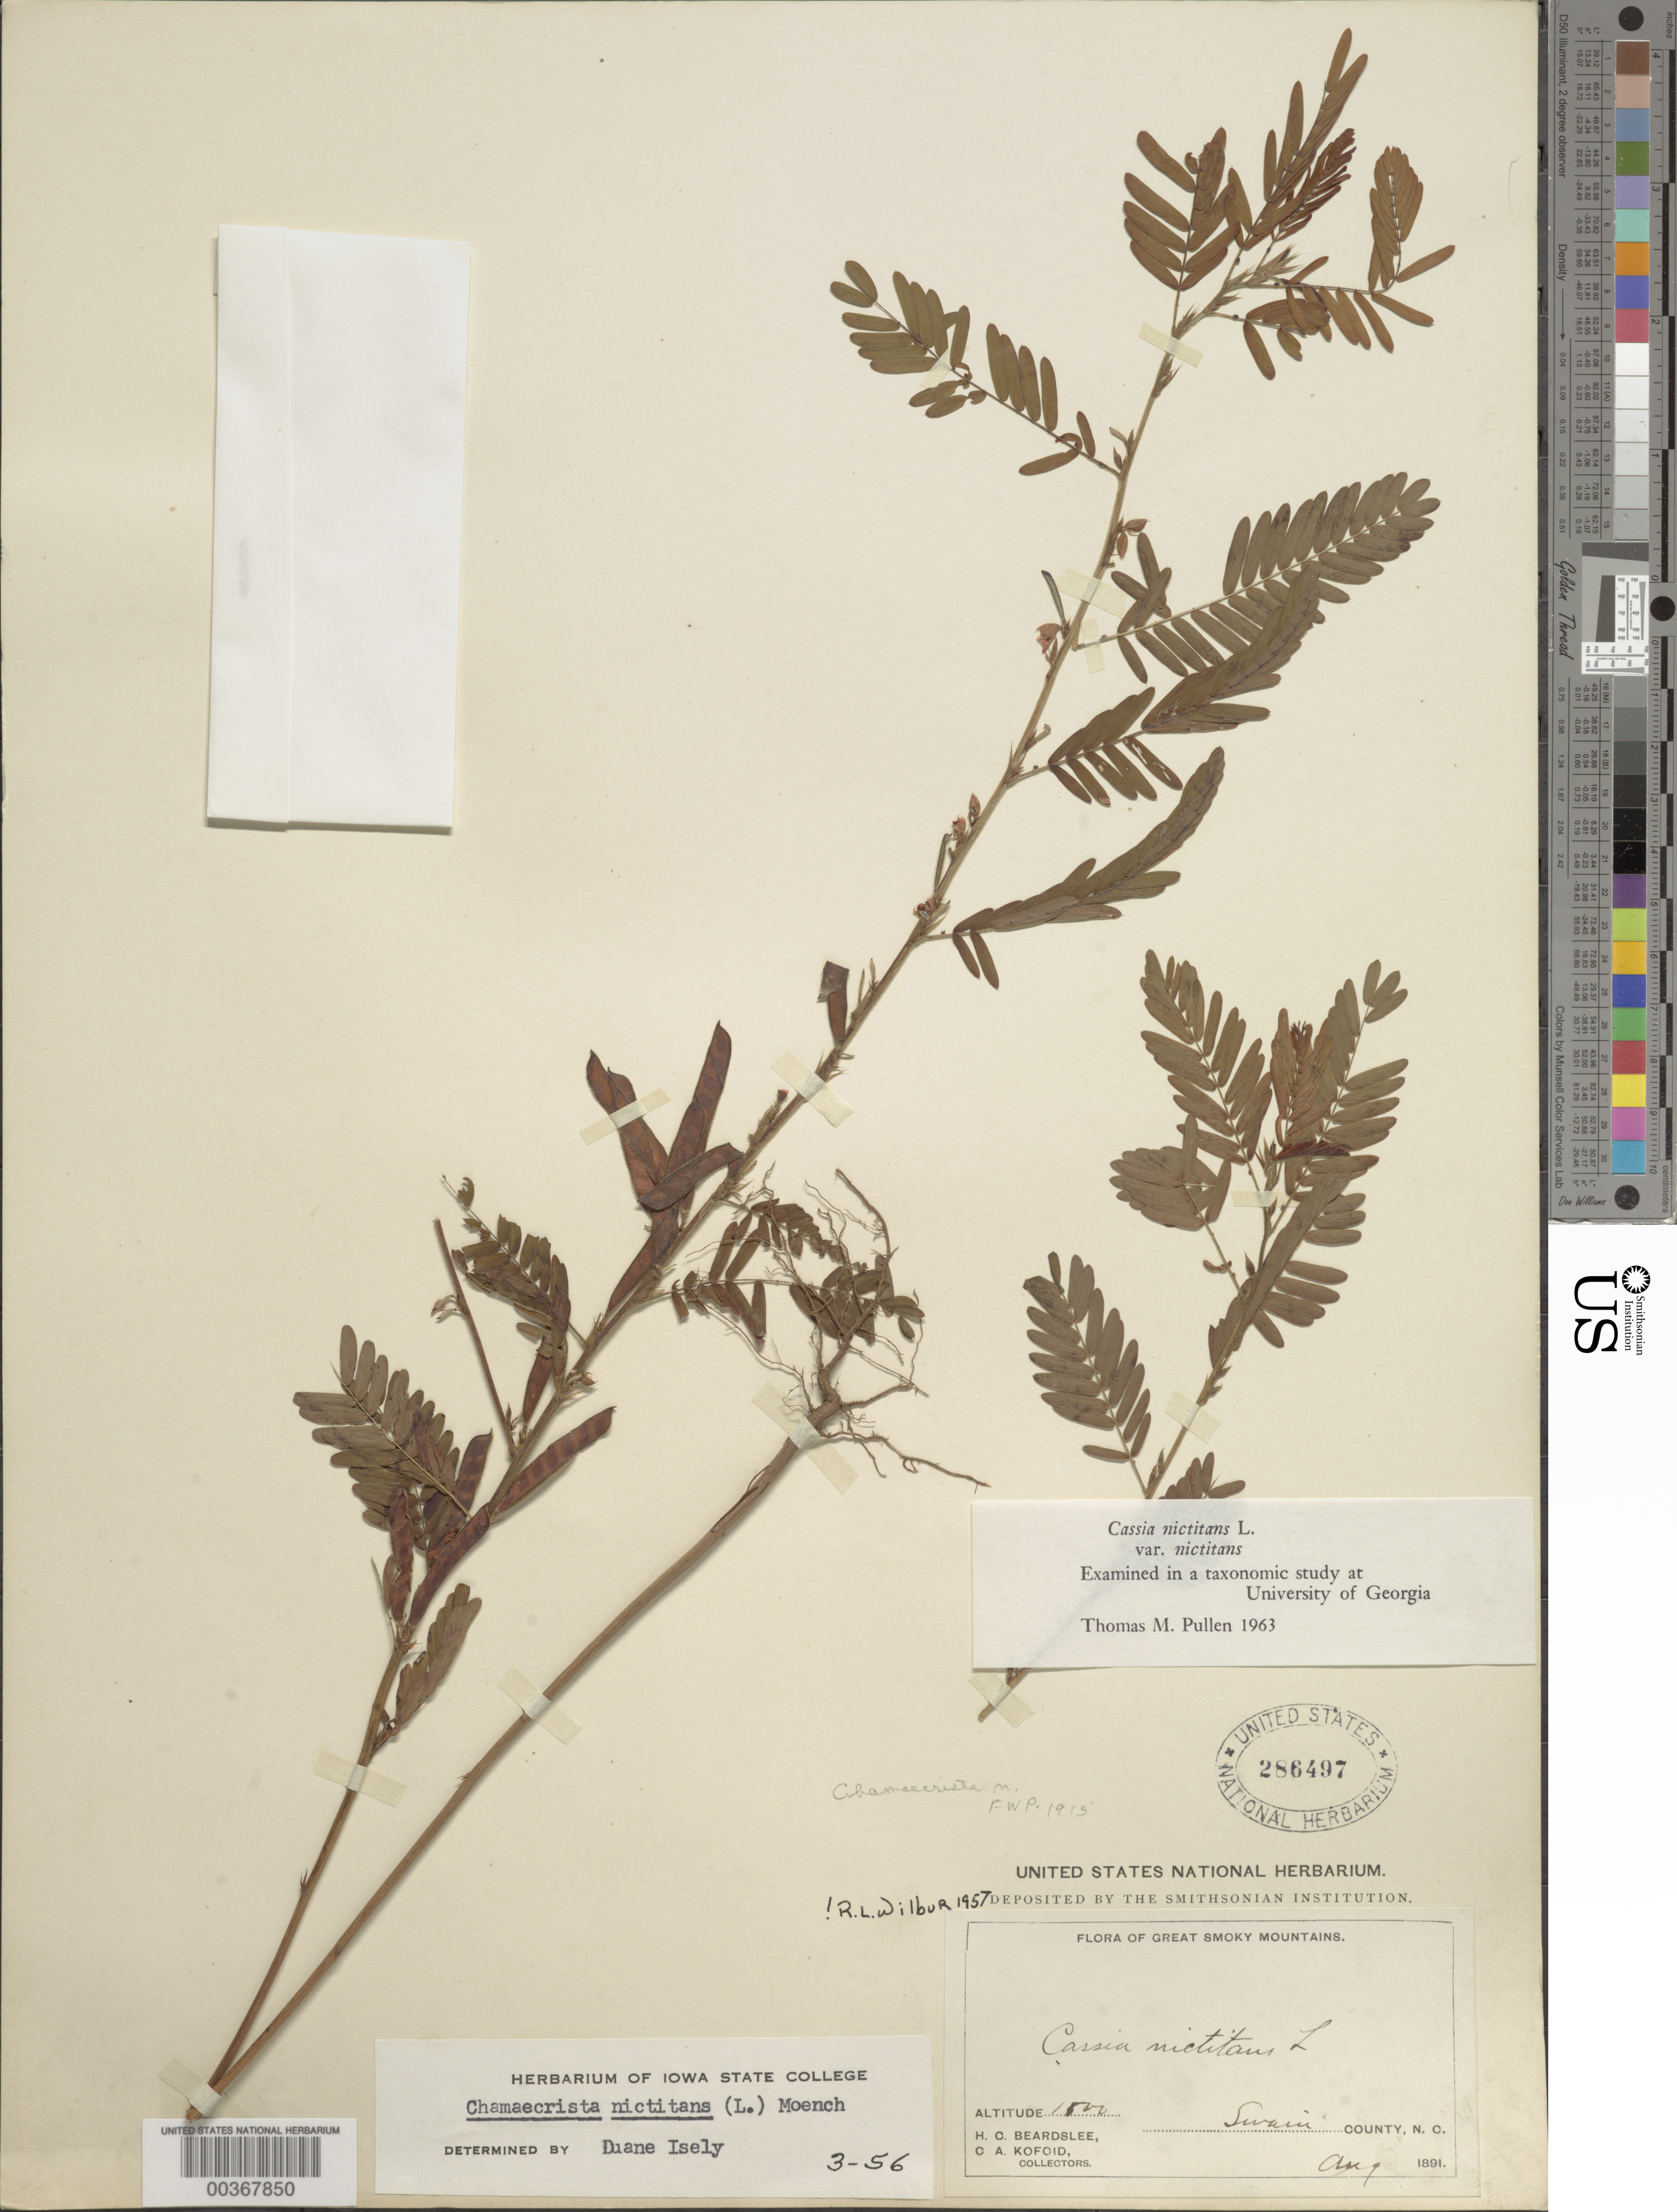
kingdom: Plantae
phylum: Tracheophyta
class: Magnoliopsida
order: Fabales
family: Fabaceae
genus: Chamaecrista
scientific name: Chamaecrista nictitans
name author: (L.) Moench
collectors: H. Beardslee & C. Kofoid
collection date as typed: Aug 1891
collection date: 1891-08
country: United States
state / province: North Carolina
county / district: Swain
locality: Great smoky mountains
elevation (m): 1000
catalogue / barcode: US 286497